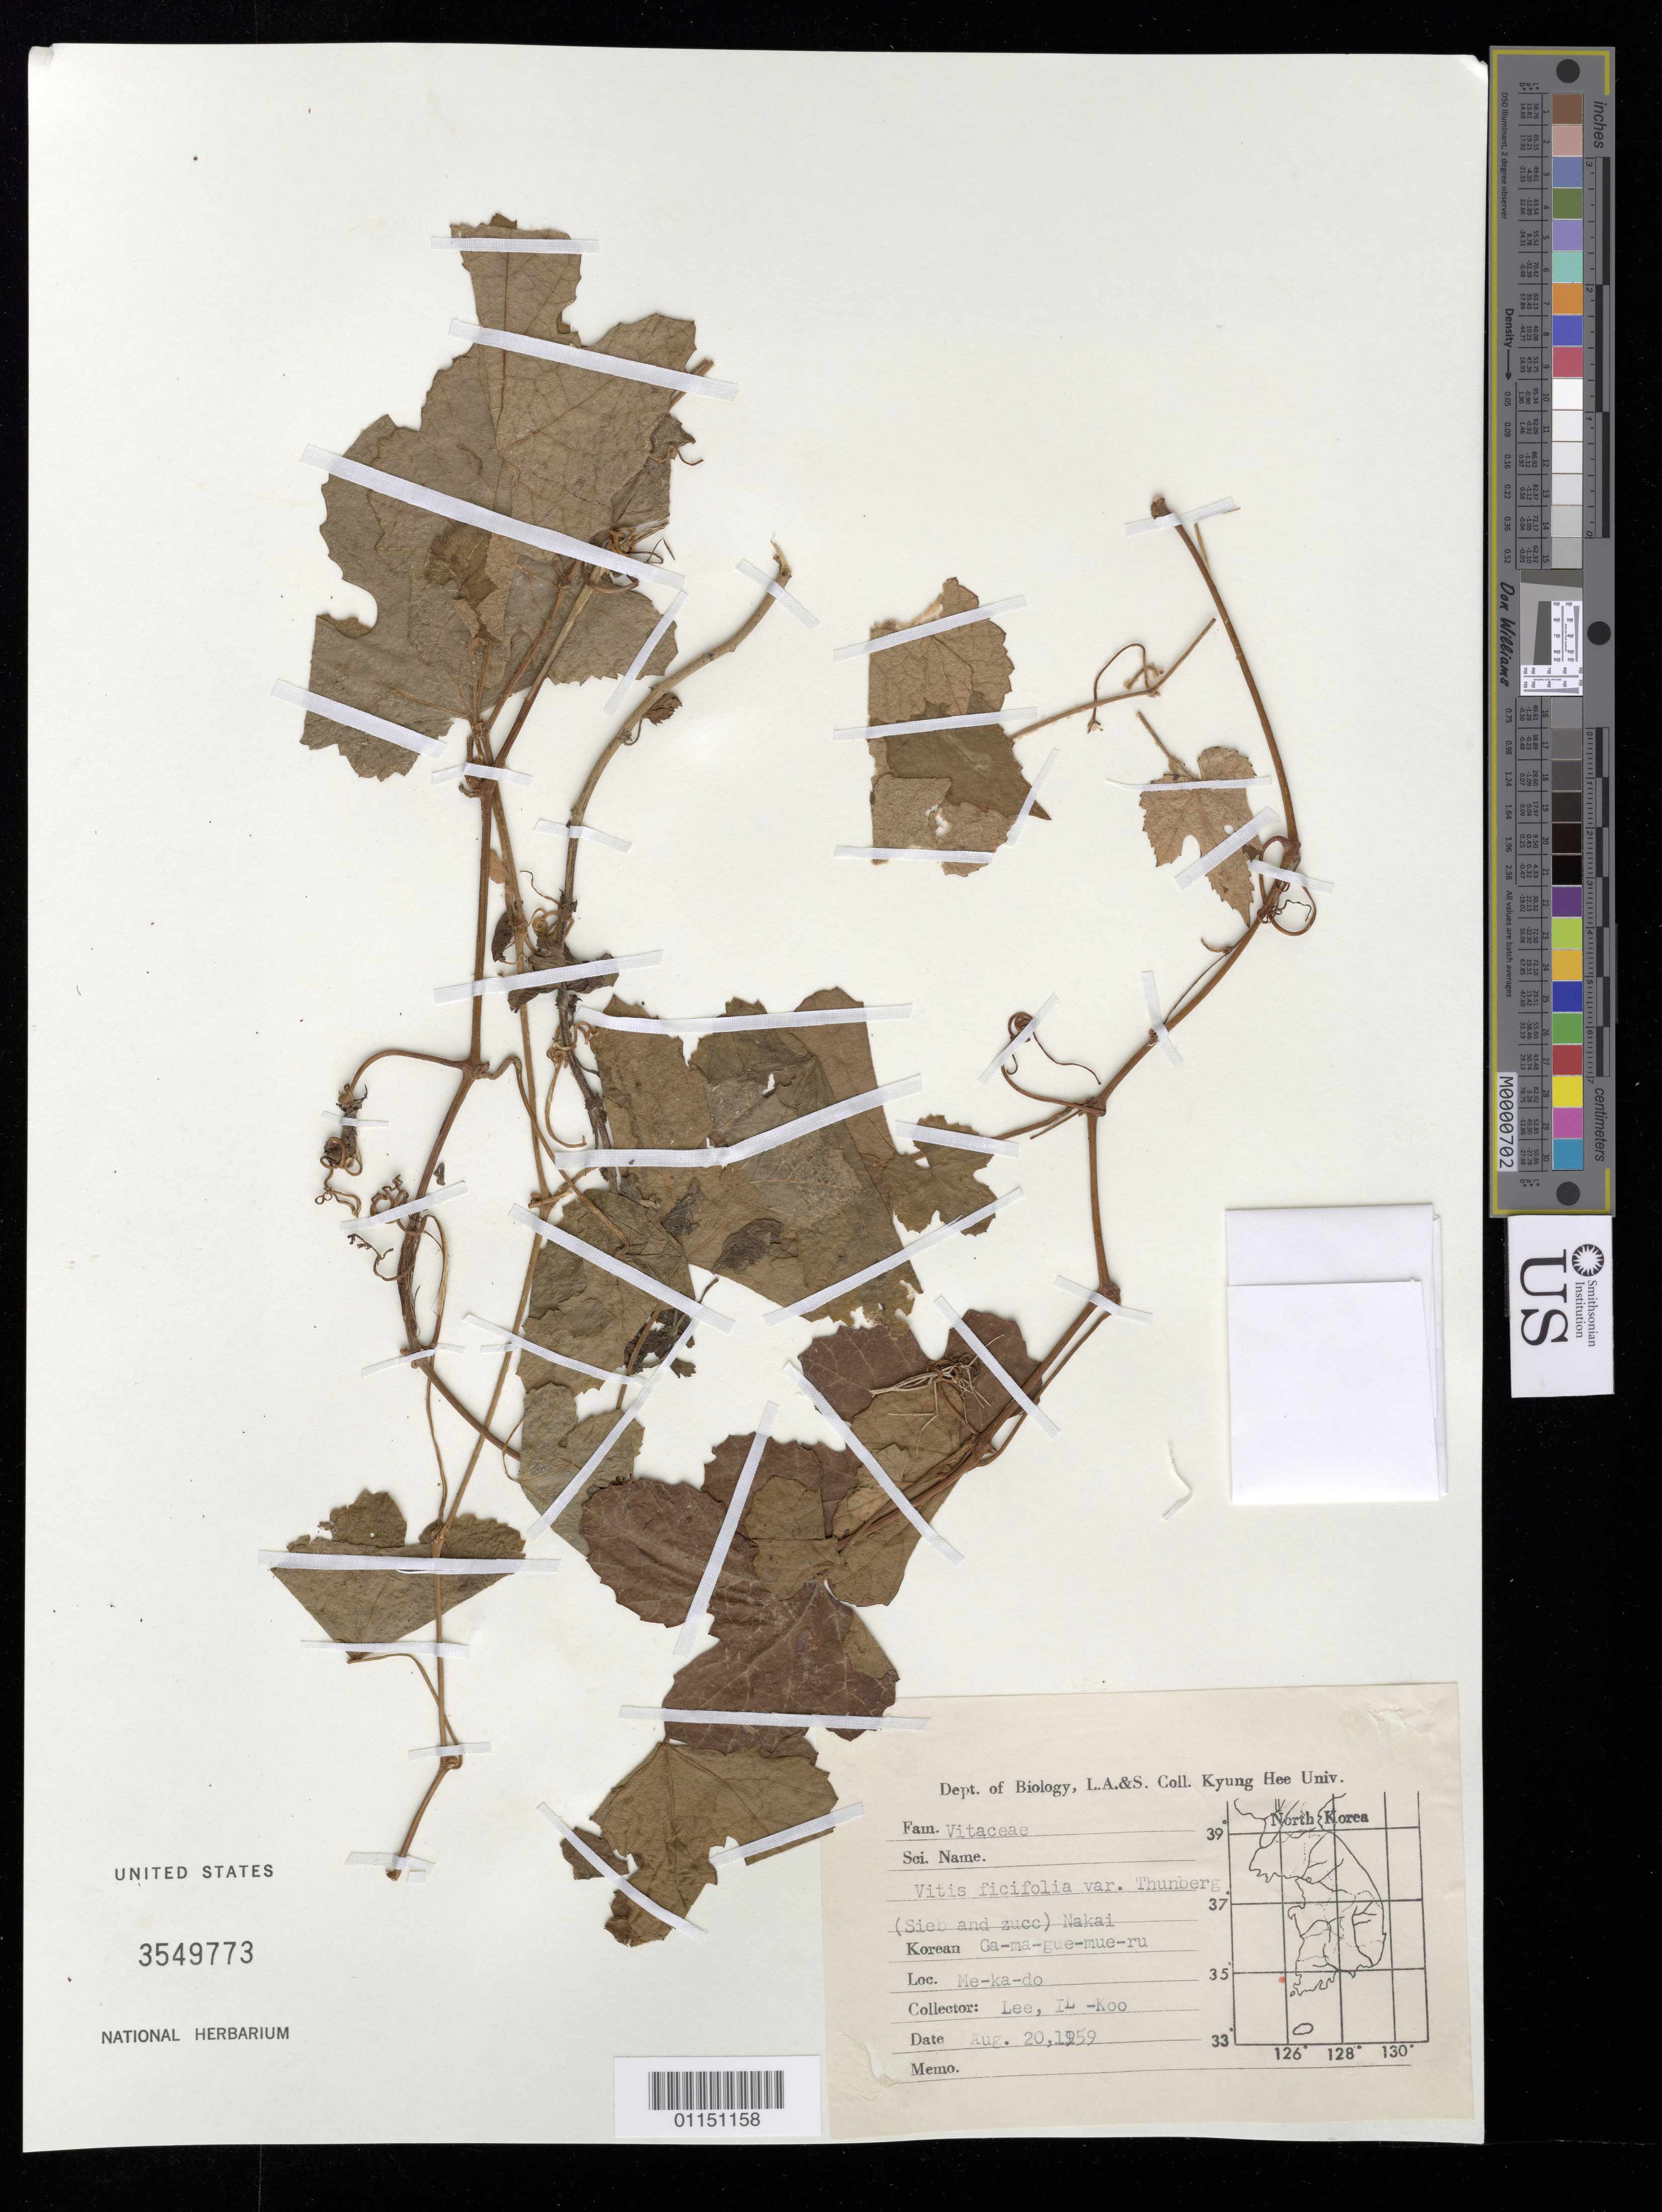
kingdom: Plantae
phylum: Tracheophyta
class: Magnoliopsida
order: Vitales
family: Vitaceae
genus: Vitis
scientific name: Vitis ficifolia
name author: Bunge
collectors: I. Lee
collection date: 1959-08-20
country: North Korea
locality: Me-ka-do.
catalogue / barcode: US 3549773